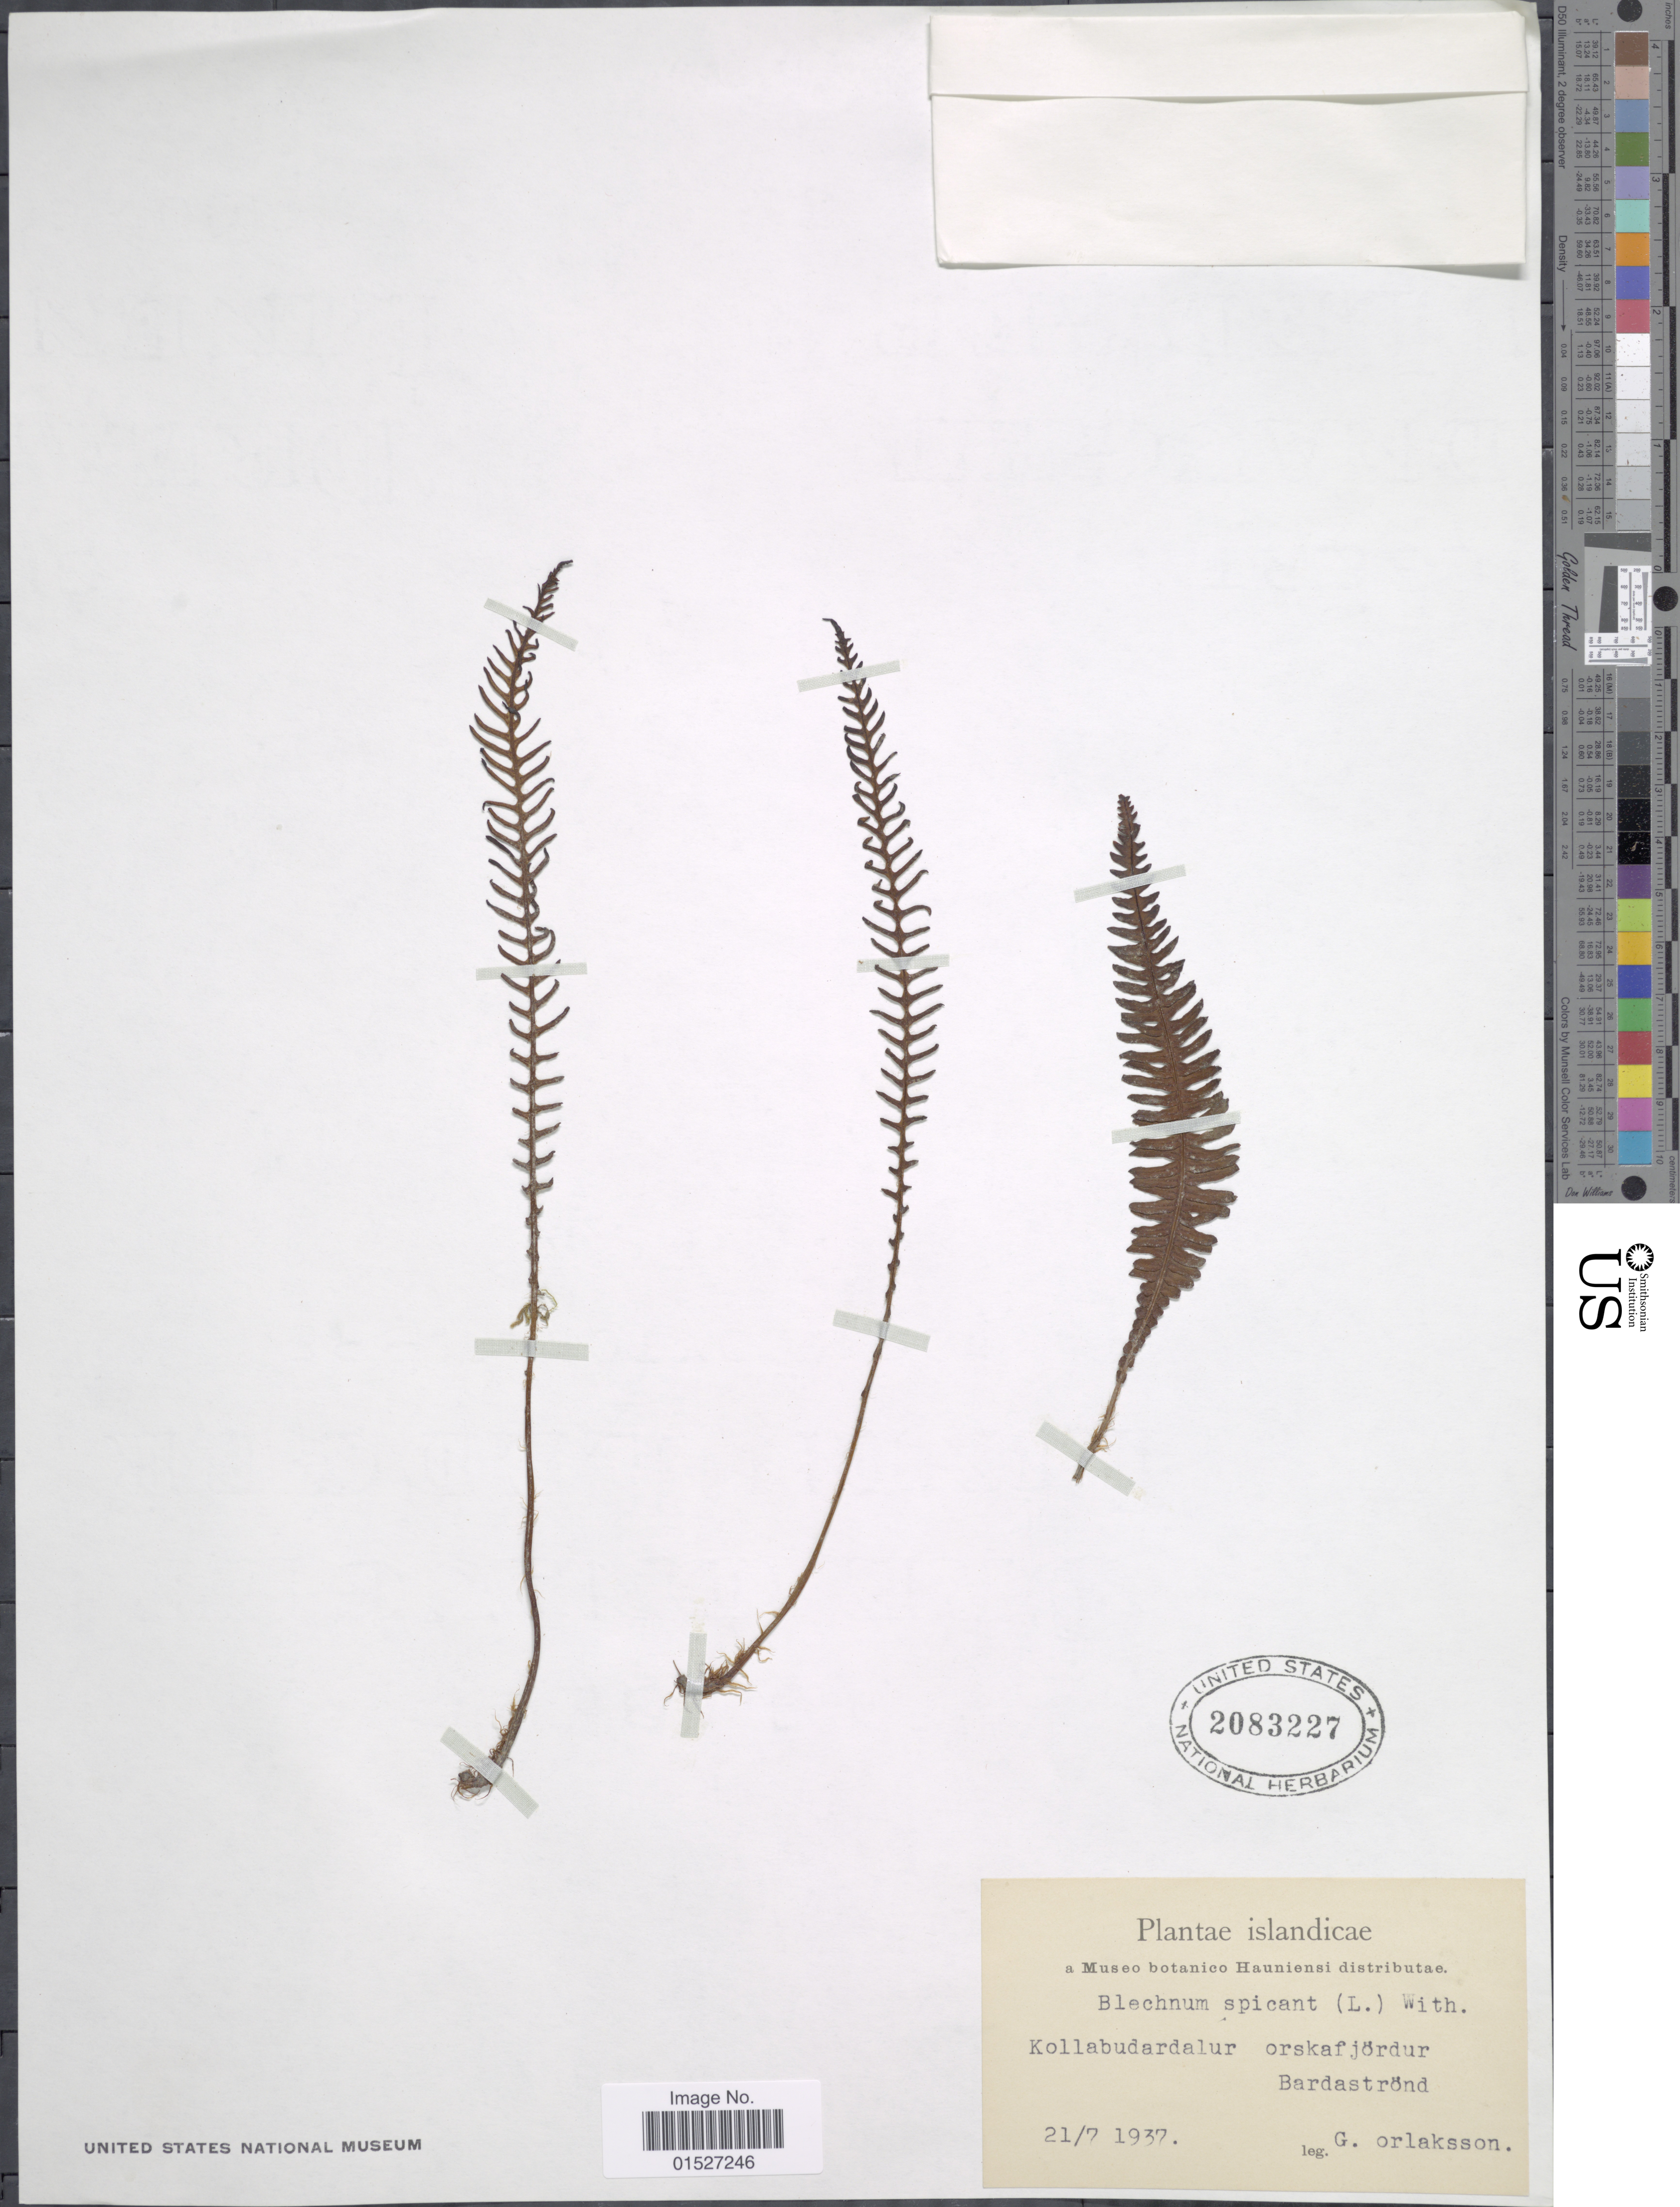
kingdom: Plantae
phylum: Tracheophyta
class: Polypodiopsida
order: Polypodiales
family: Blechnaceae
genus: Blechnum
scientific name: Blechnum spicant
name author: (L.) Sm.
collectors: G. Orlaksson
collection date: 1937-07-21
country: Iceland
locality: Islandicae. Kollabudardalur orskafjordur Bardastrond.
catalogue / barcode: US 2083227